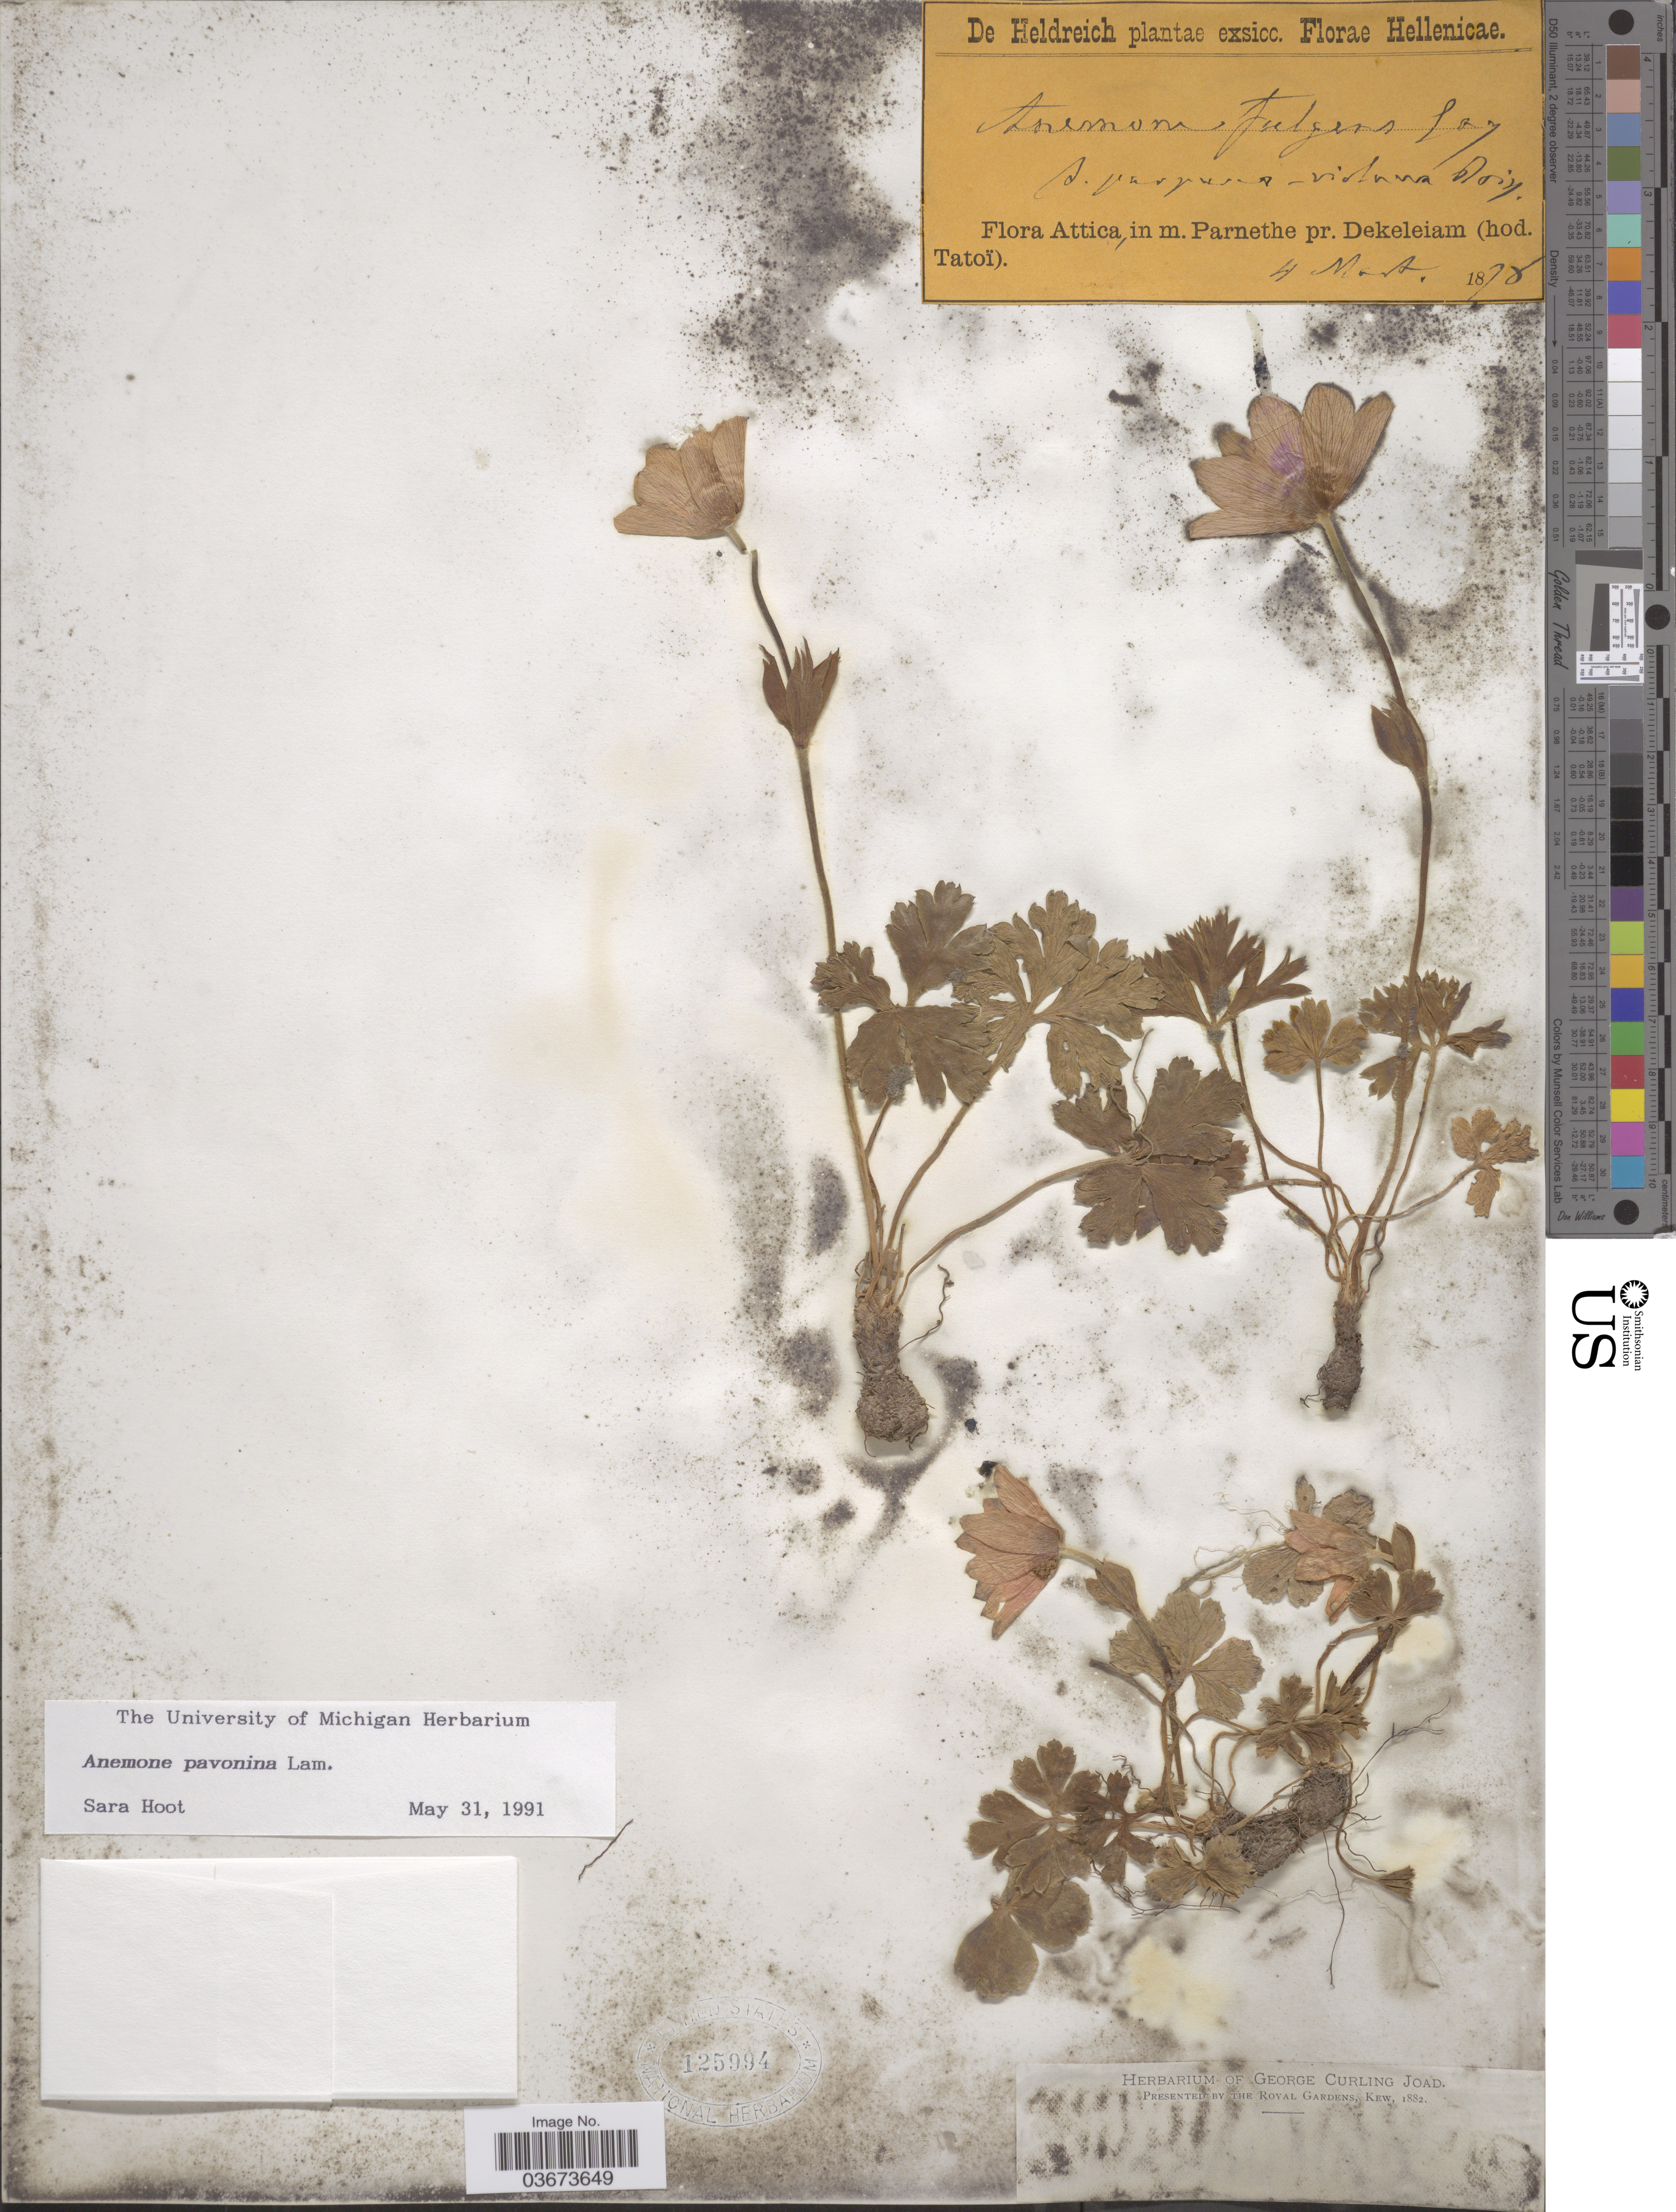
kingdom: Plantae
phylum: Tracheophyta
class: Magnoliopsida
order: Ranunculales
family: Ranunculaceae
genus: Anemone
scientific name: Anemone pavonina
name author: Lam.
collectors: -. De Heldreich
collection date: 1875-03-04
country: Greece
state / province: Attica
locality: Hellenicae. In m. Parnethe pr. Dekeleiam (hod. Tatoï).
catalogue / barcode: US 125994